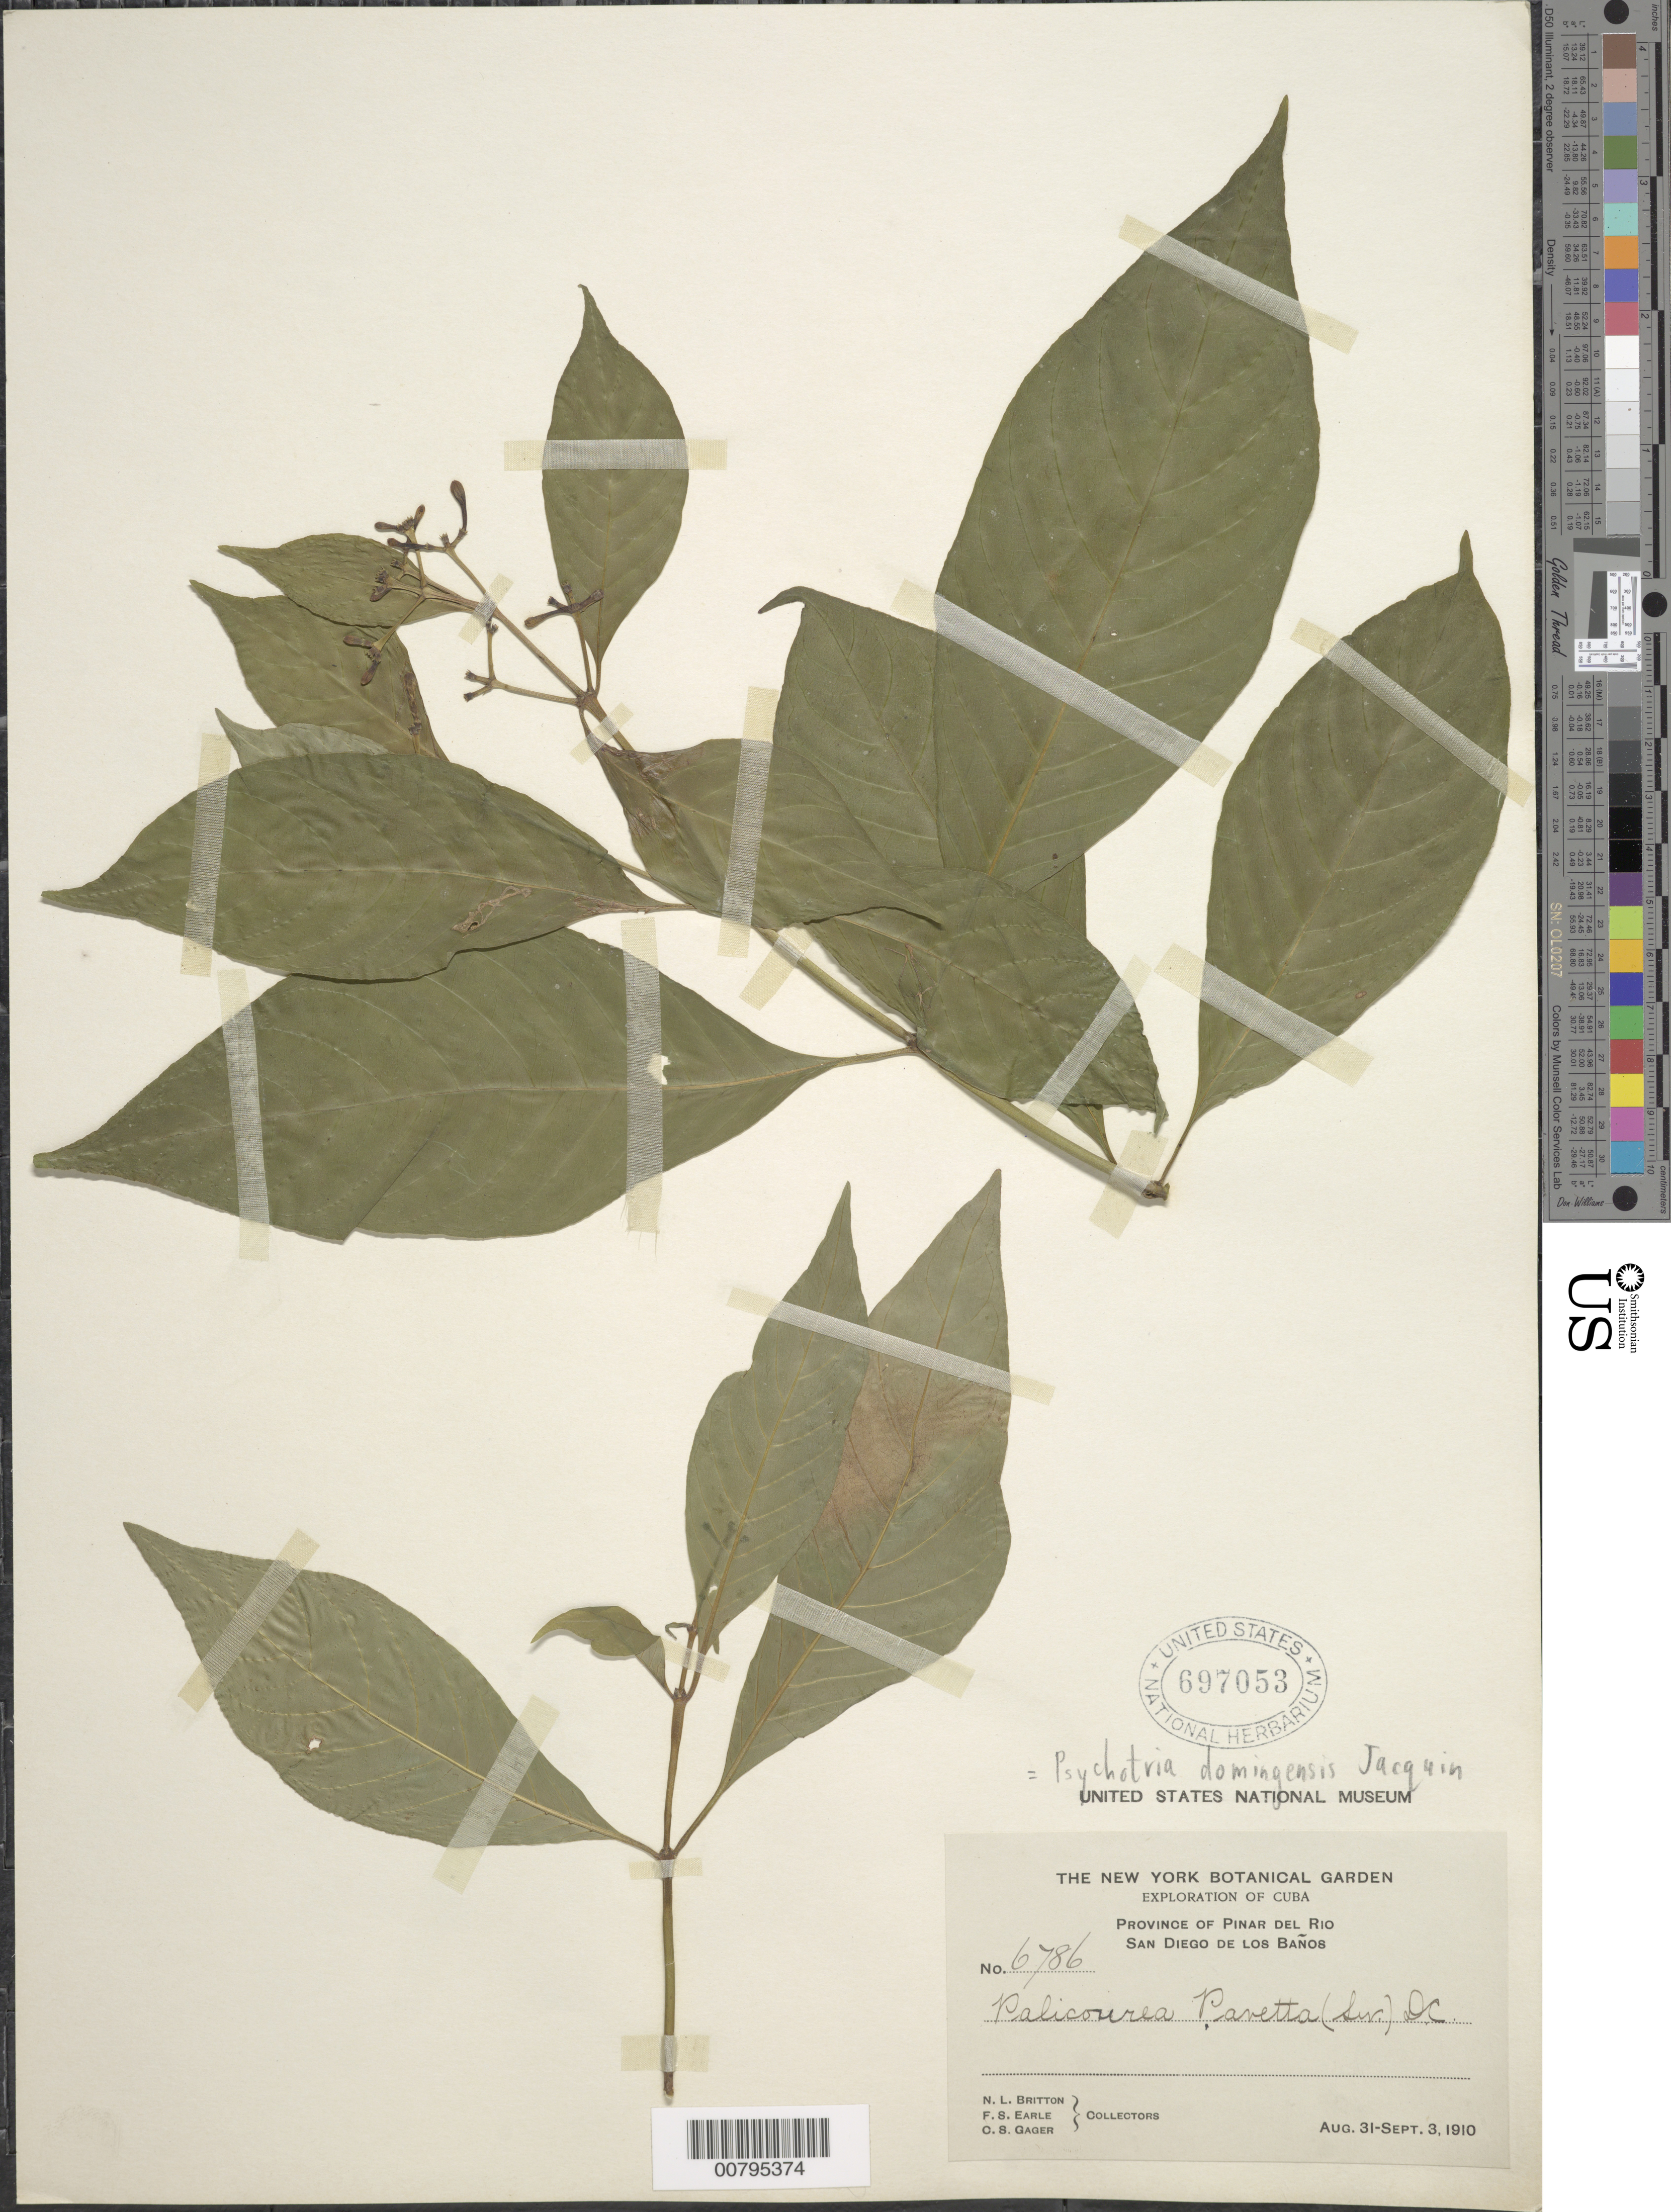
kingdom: Plantae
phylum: Tracheophyta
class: Magnoliopsida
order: Gentianales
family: Rubiaceae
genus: Psychotria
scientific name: Psychotria domingensis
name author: Jacq.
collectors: N. Britton, F. S. Earle & C. Gager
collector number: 6786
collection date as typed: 31 Aug 1910 to 03 Sep 1910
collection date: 1910-08-31/1910-09-03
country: Cuba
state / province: Pinar del Río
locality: San Diego de los Banos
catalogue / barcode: US 3258782